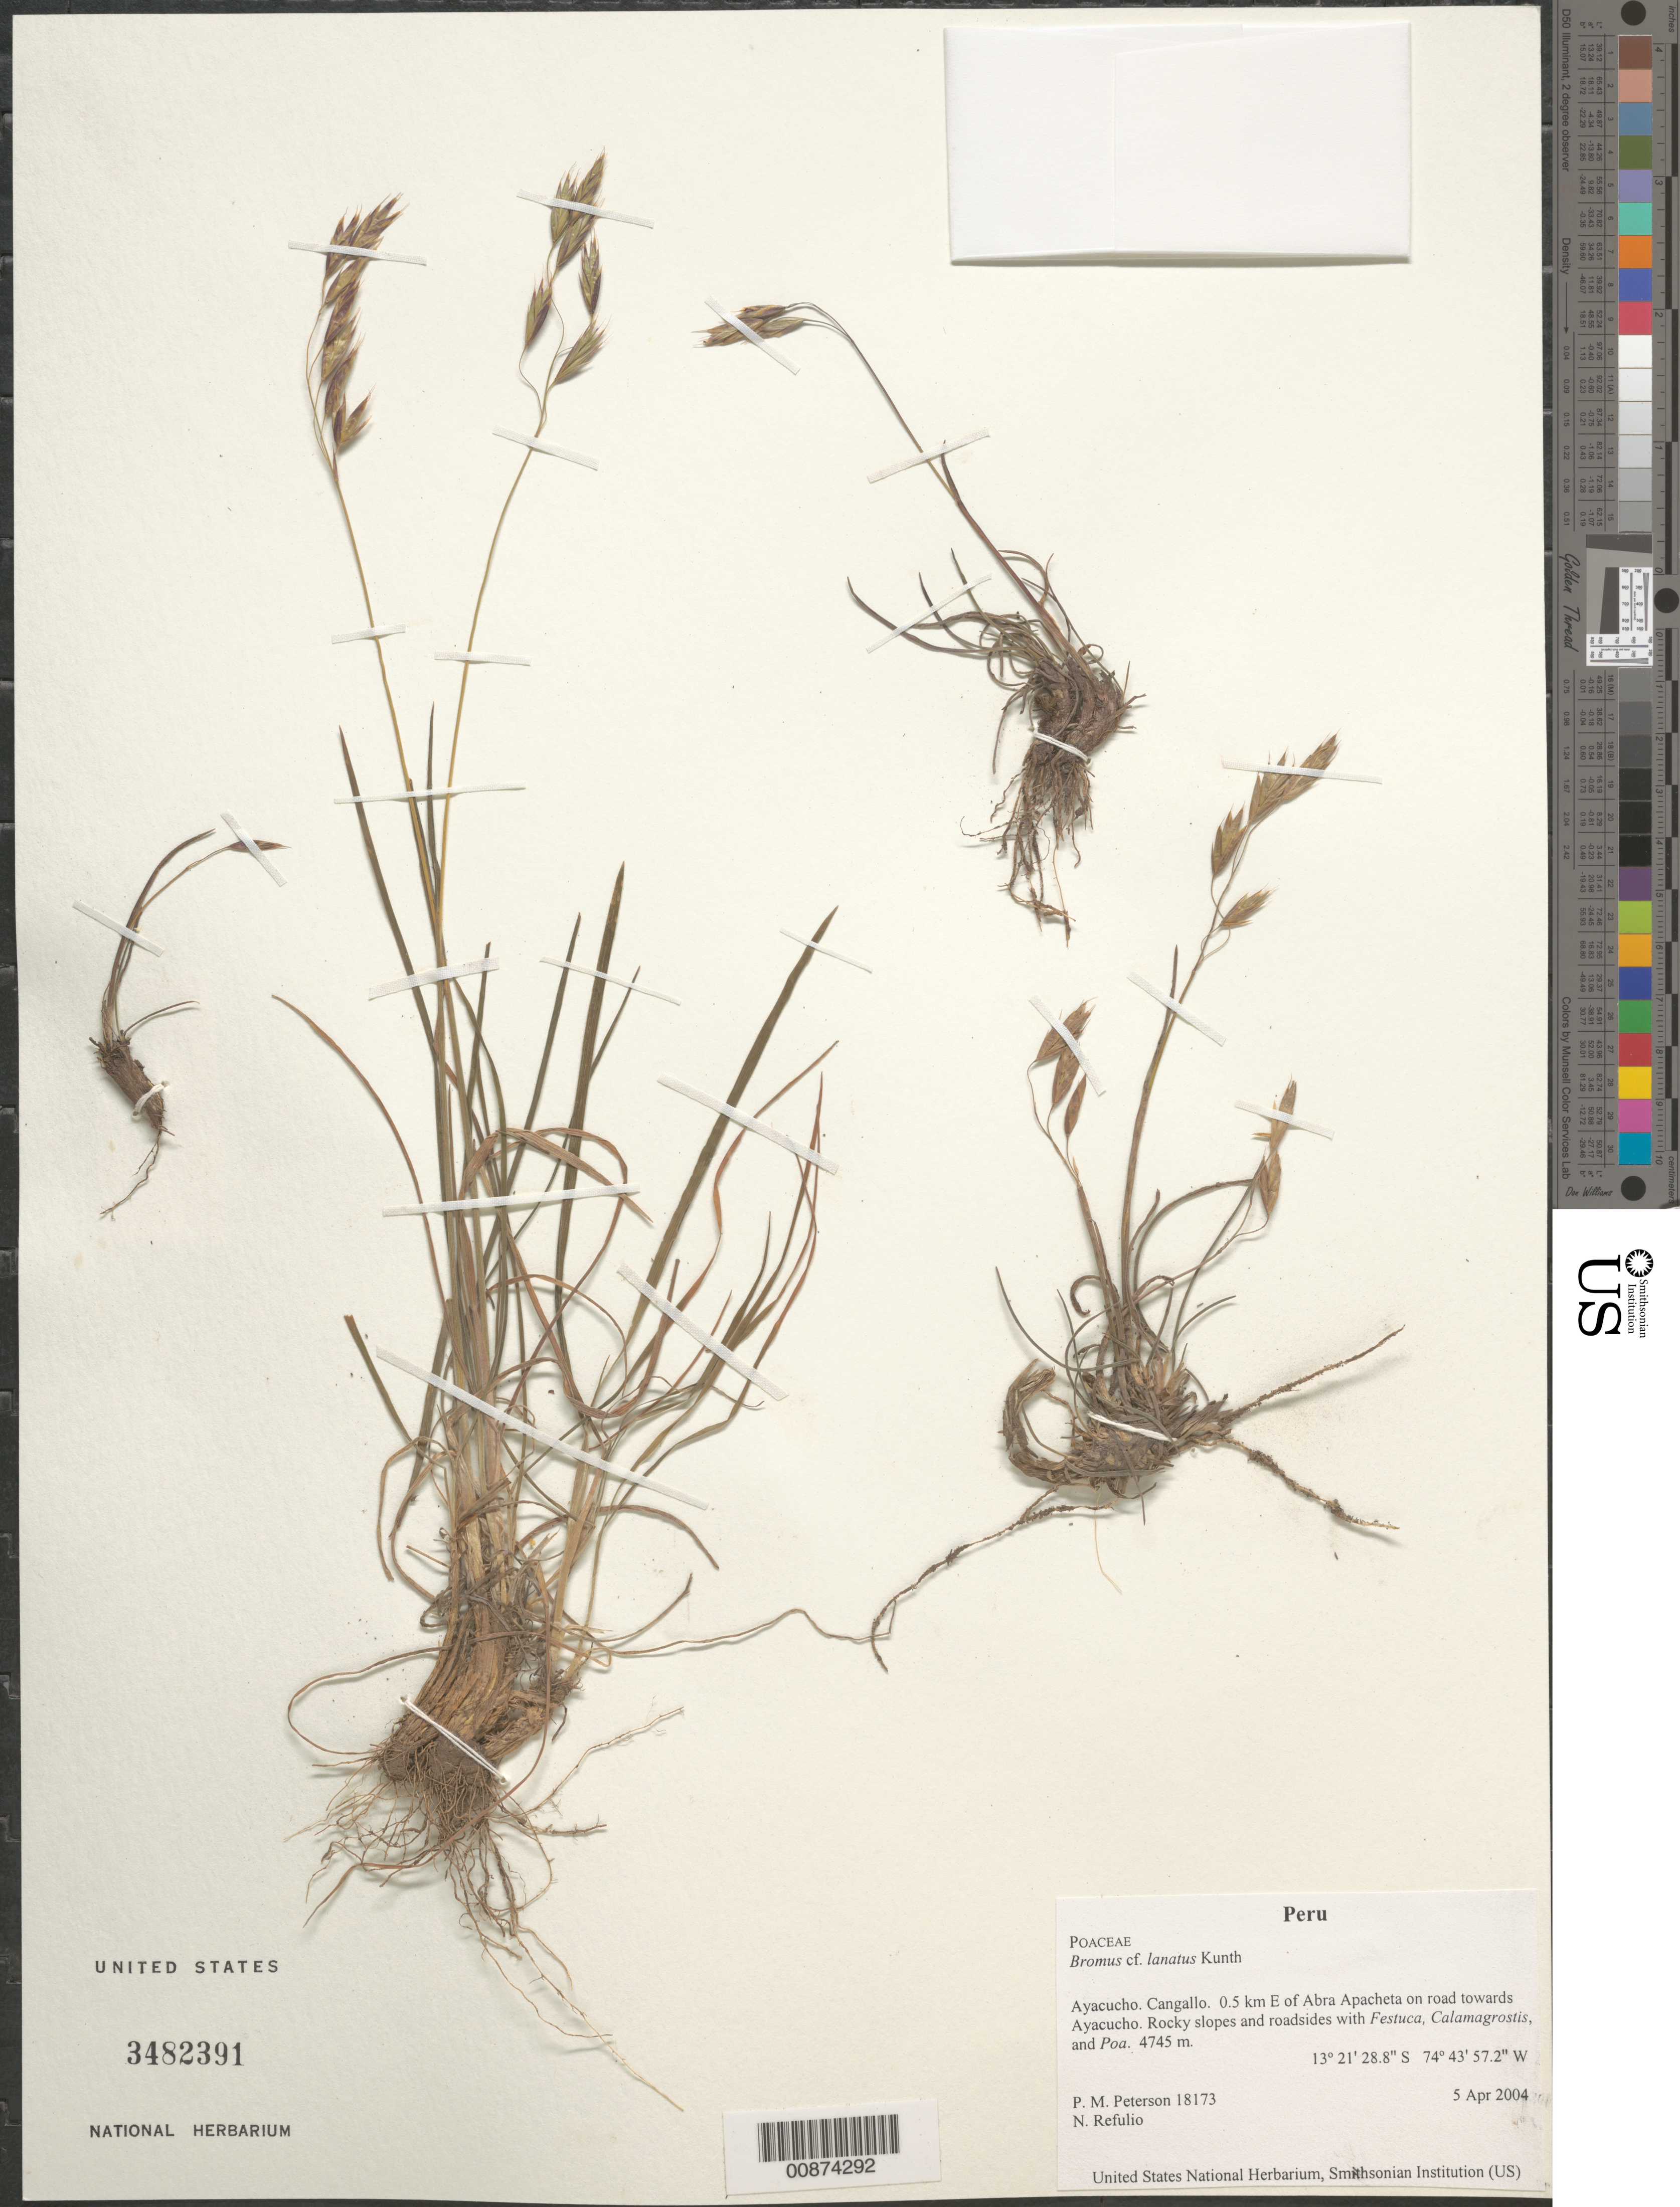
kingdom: Plantae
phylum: Tracheophyta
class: Liliopsida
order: Poales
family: Poaceae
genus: Bromus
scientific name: Bromus lanatus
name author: Kunth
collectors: P. M. Peterson & N. Refulio-Rodríguez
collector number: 18173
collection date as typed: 05 Apr 2004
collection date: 2004-04-05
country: Peru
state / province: Ayacucho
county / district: Cangallo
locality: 0.5 km E of Abra Apacheta on road towards Ayacucho. Rocky slopes and roadsides with Festuca, Calamagrostis, and Poa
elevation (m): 4745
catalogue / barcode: US 3482391